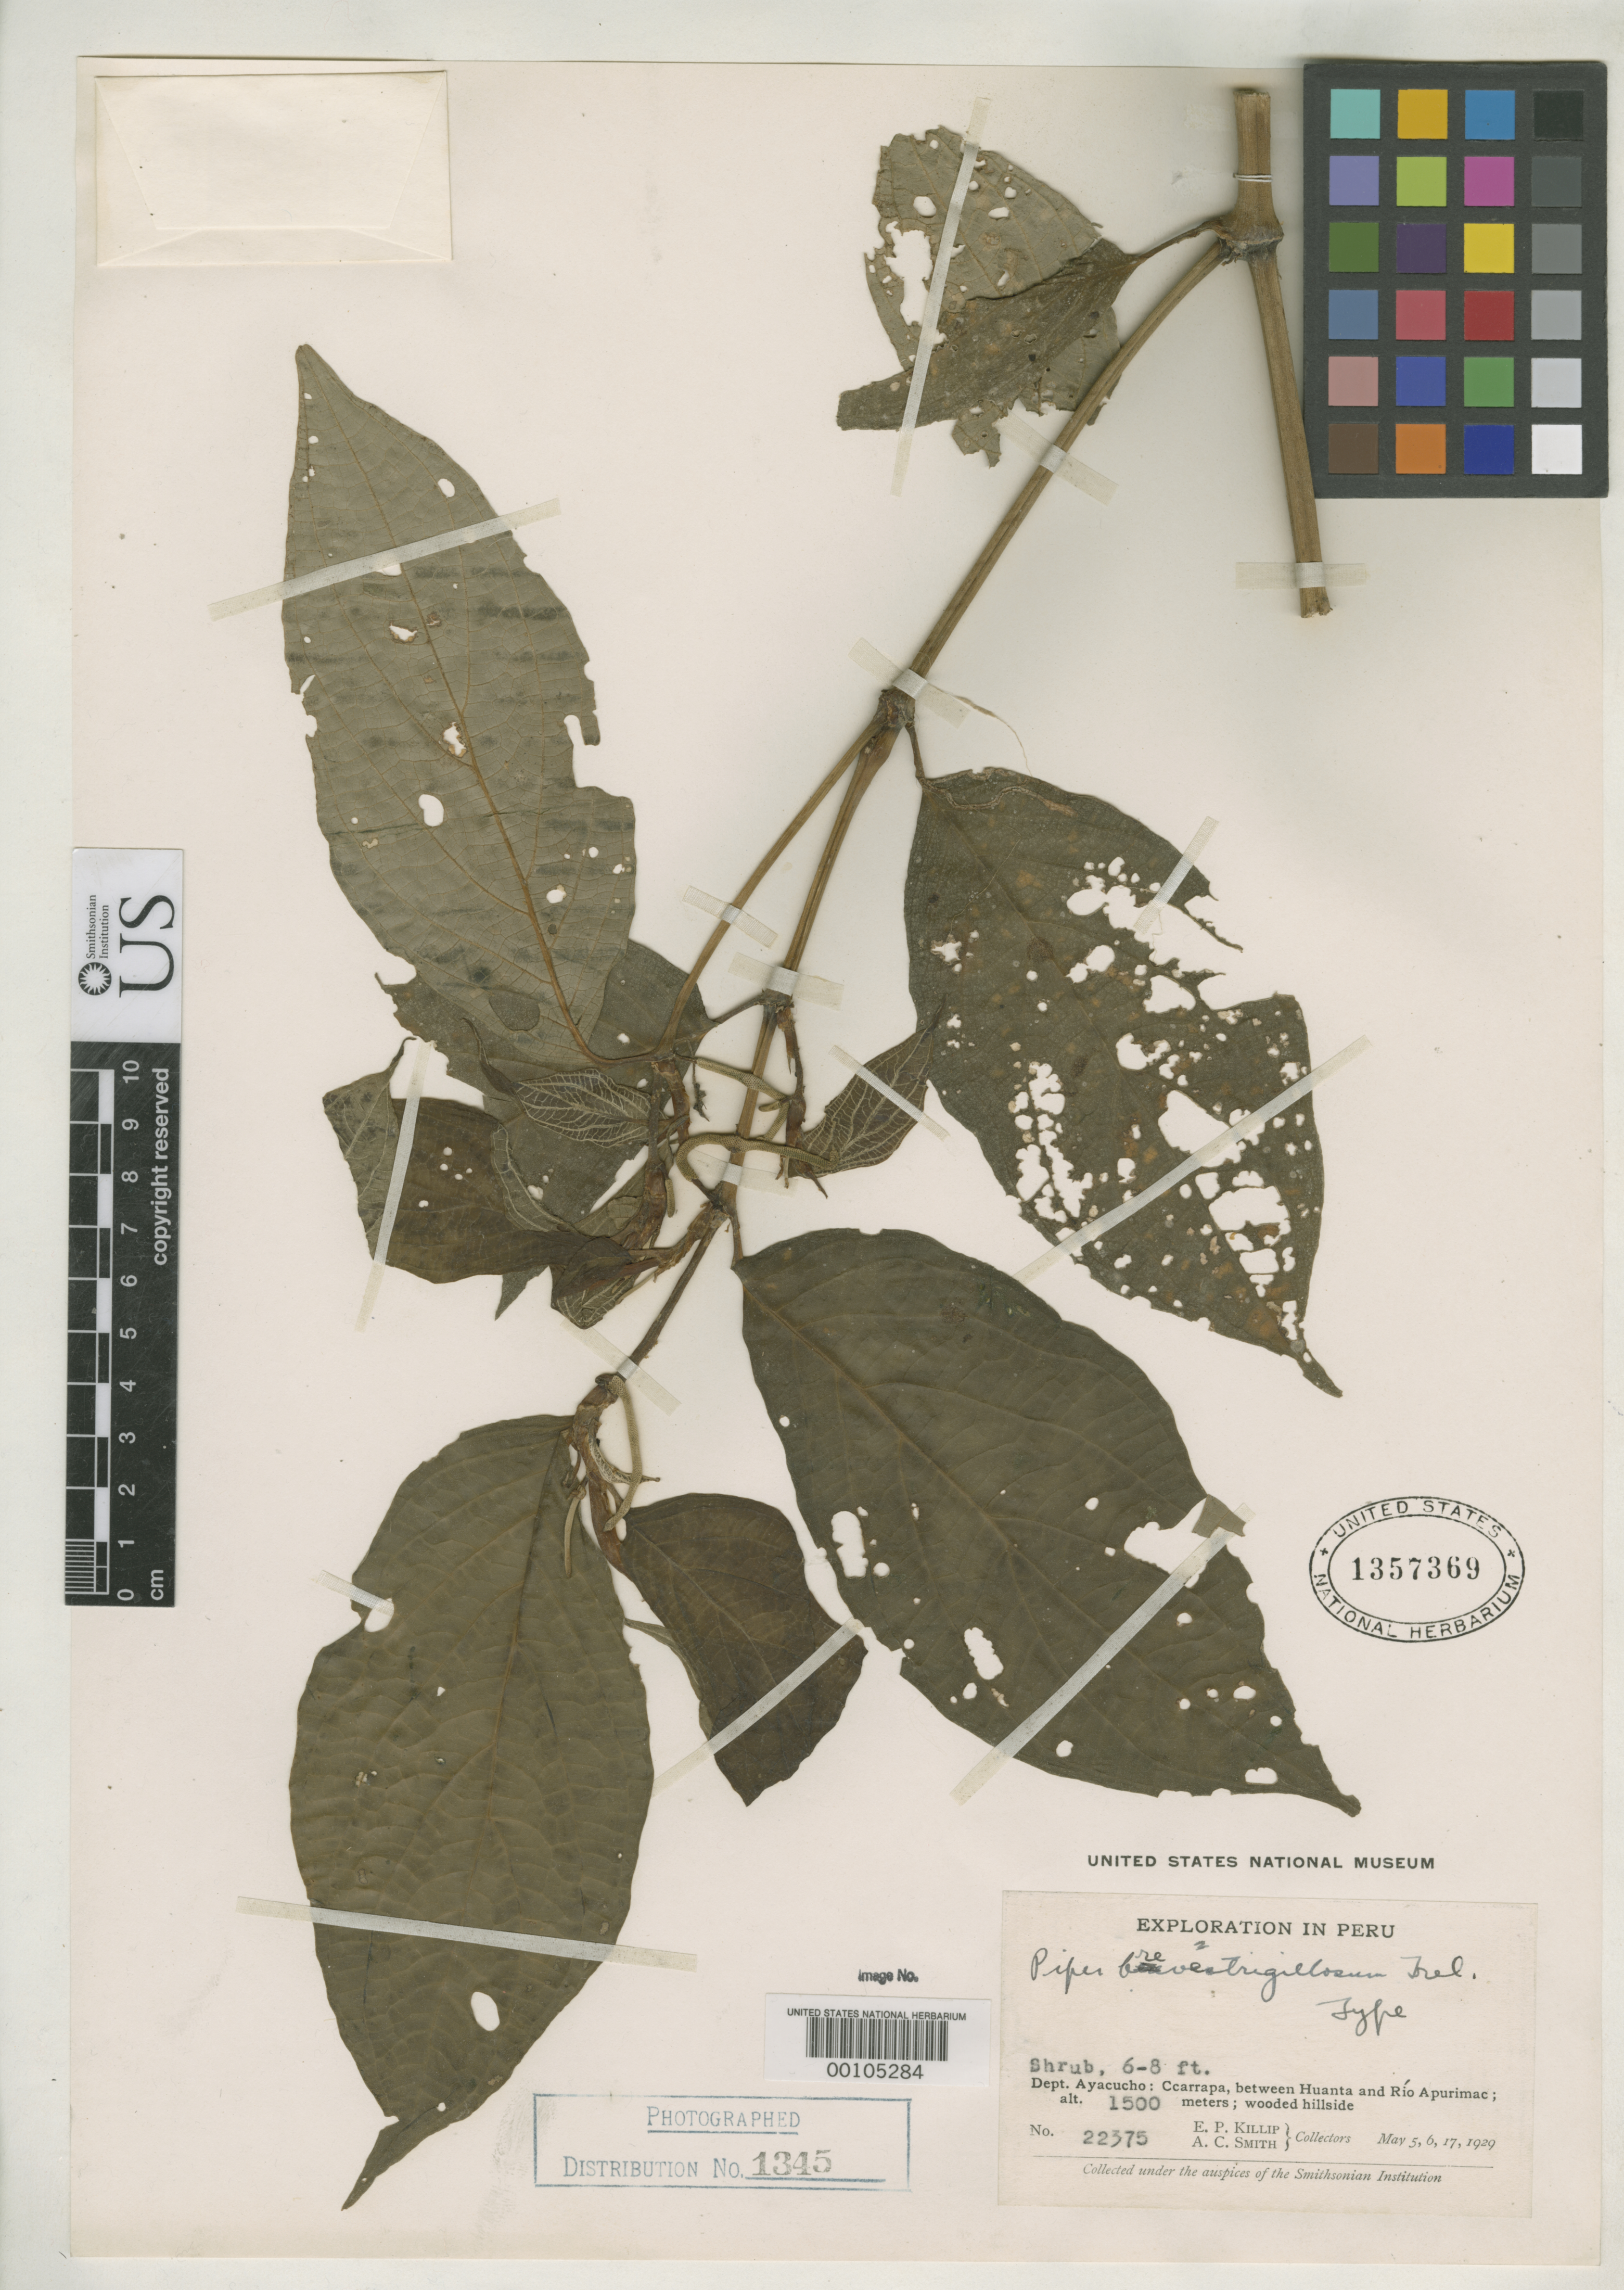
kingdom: Plantae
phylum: Tracheophyta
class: Magnoliopsida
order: Piperales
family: Piperaceae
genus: Piper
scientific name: Piper brevestrigillosum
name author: Trel. in J.F. Macbr.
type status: Holotype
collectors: E. P. Killip & A. C. Smith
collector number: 22375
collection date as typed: May 1929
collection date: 1929-05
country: Peru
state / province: Ayacucho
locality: Ccarrapa, between Huanta and Río Apurímac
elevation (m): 1500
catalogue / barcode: US 1357369